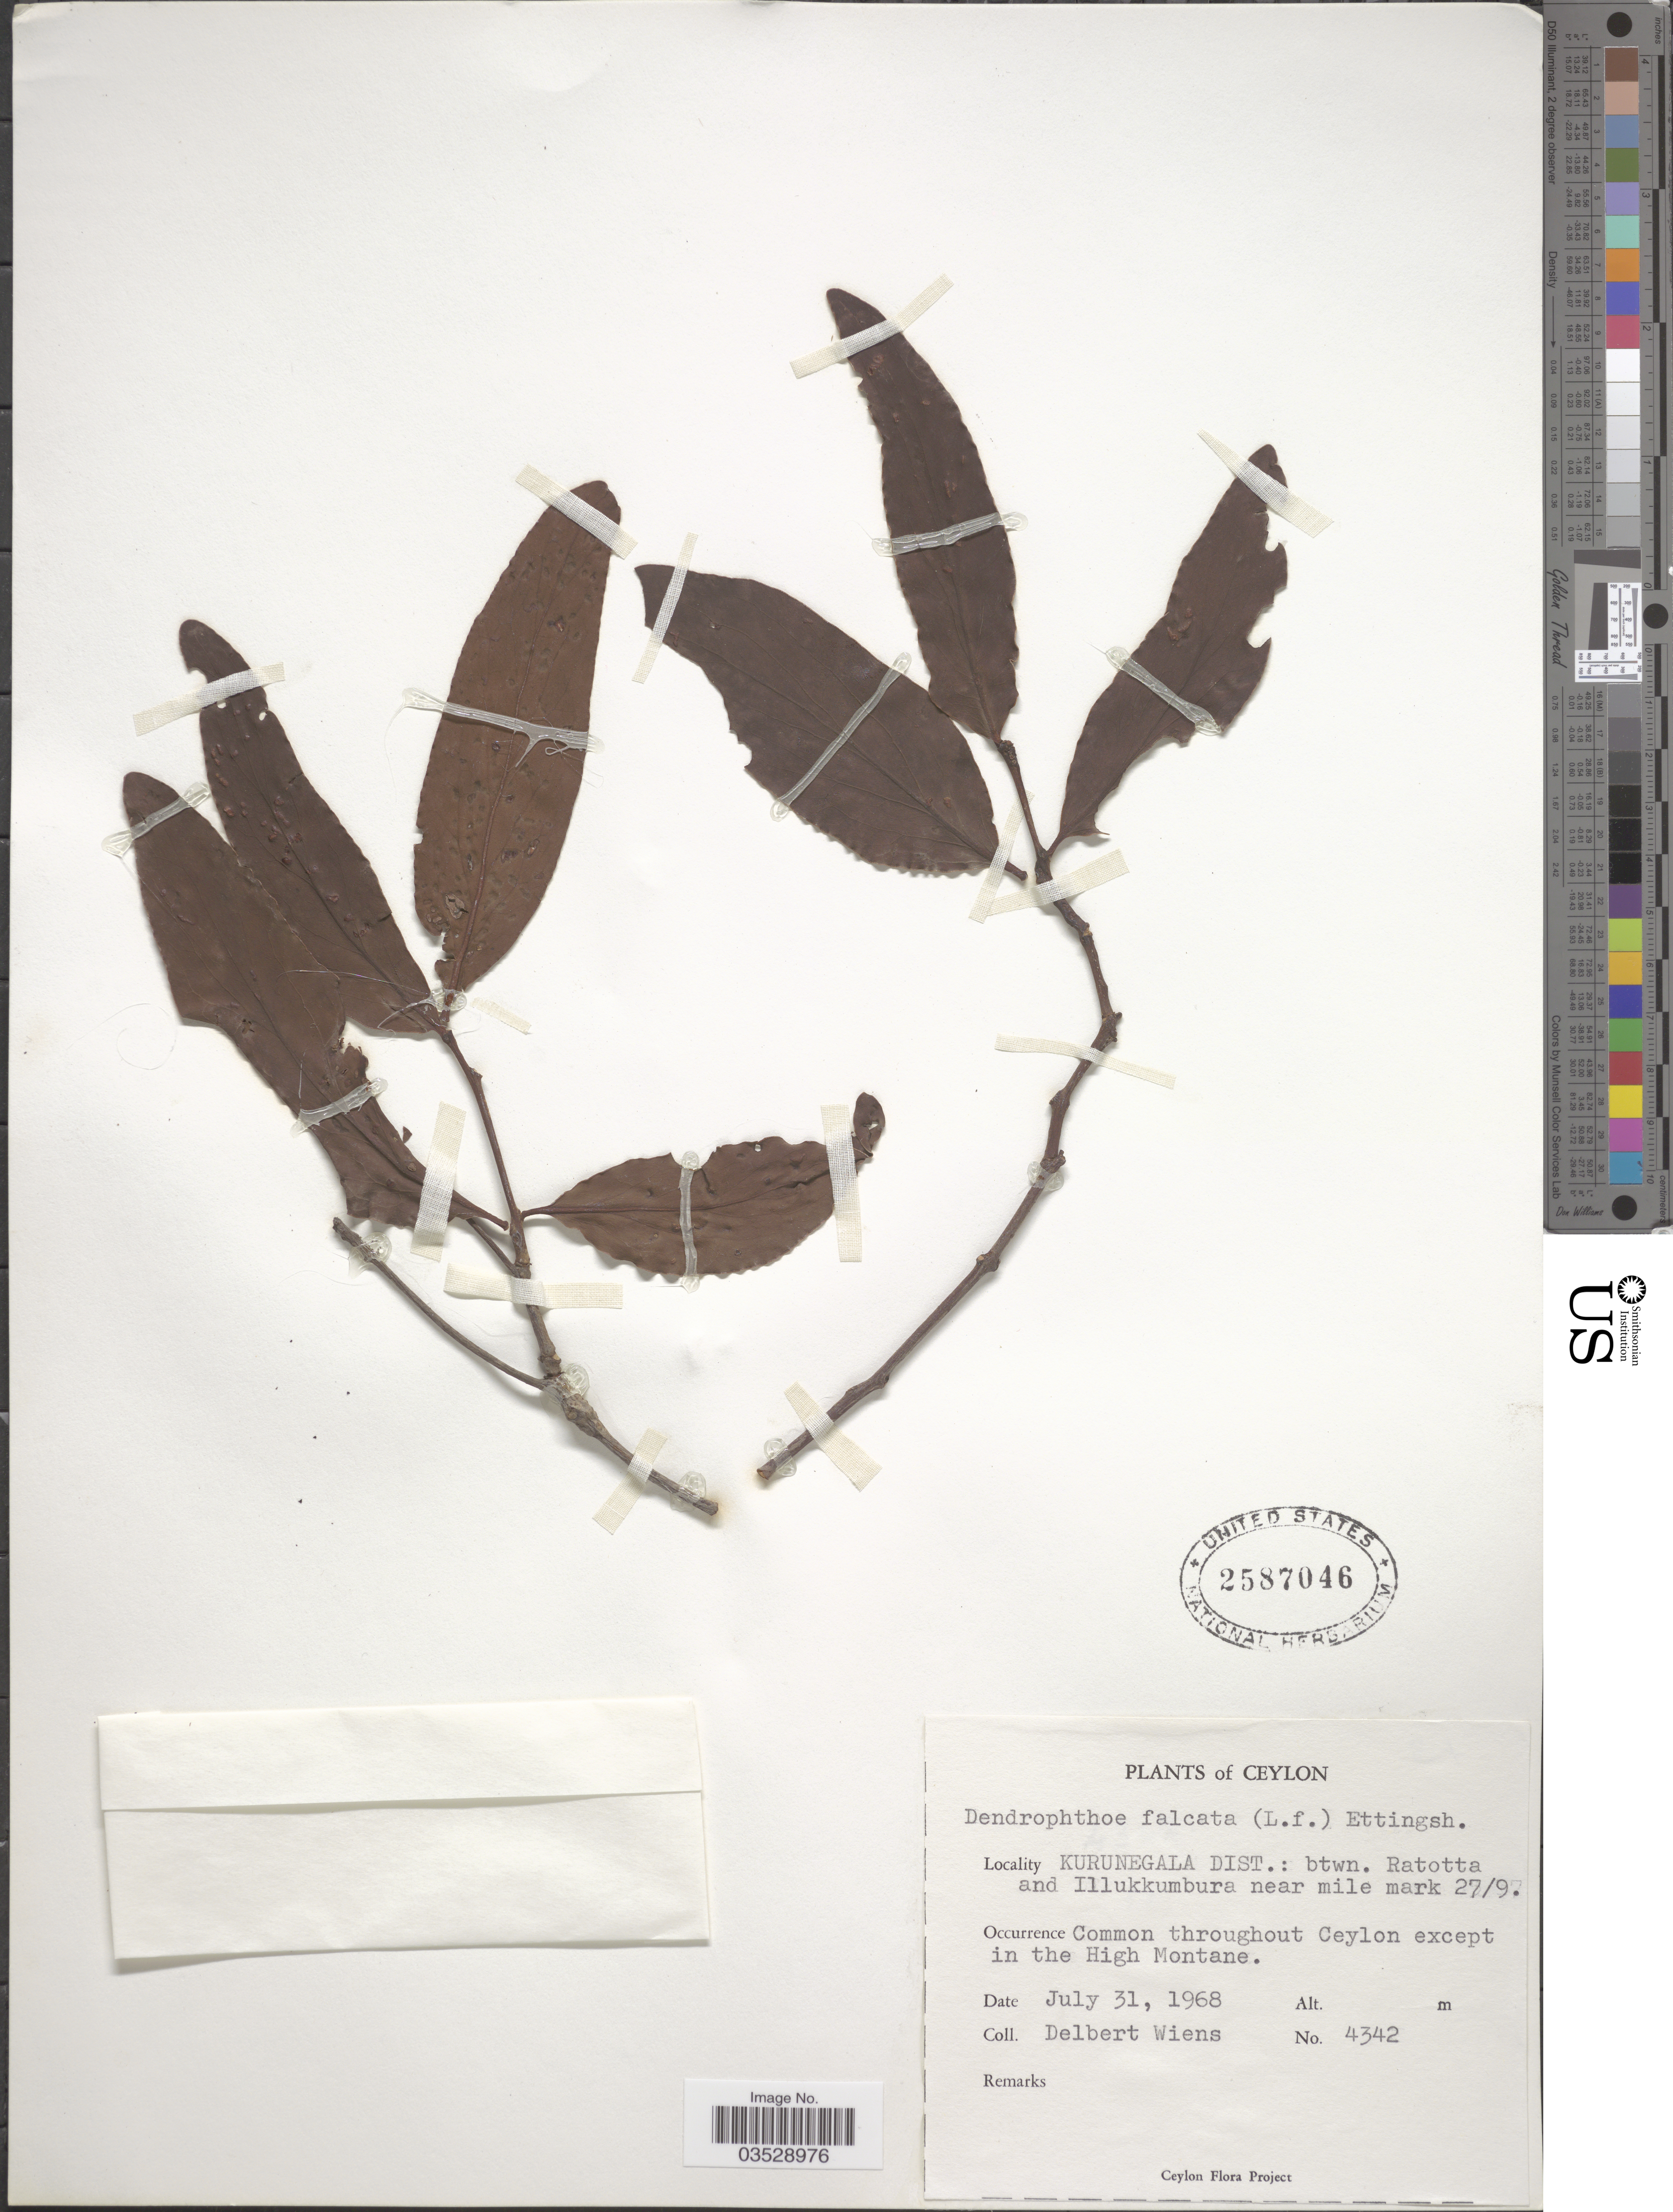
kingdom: Plantae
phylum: Tracheophyta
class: Magnoliopsida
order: Santalales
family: Loranthaceae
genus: Dendrophthoe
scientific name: Dendrophthoe falcata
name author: (L. f.) Ettingsh.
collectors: D. Wiens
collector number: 4342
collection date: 1968-07-31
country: Sri Lanka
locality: Ceylon. Kurunegala Dist.: btwn. Ratotta and Illukkumbura near mile mark 27/9. Common throughout Ceylon except in the High Montane.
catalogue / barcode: US 2587046